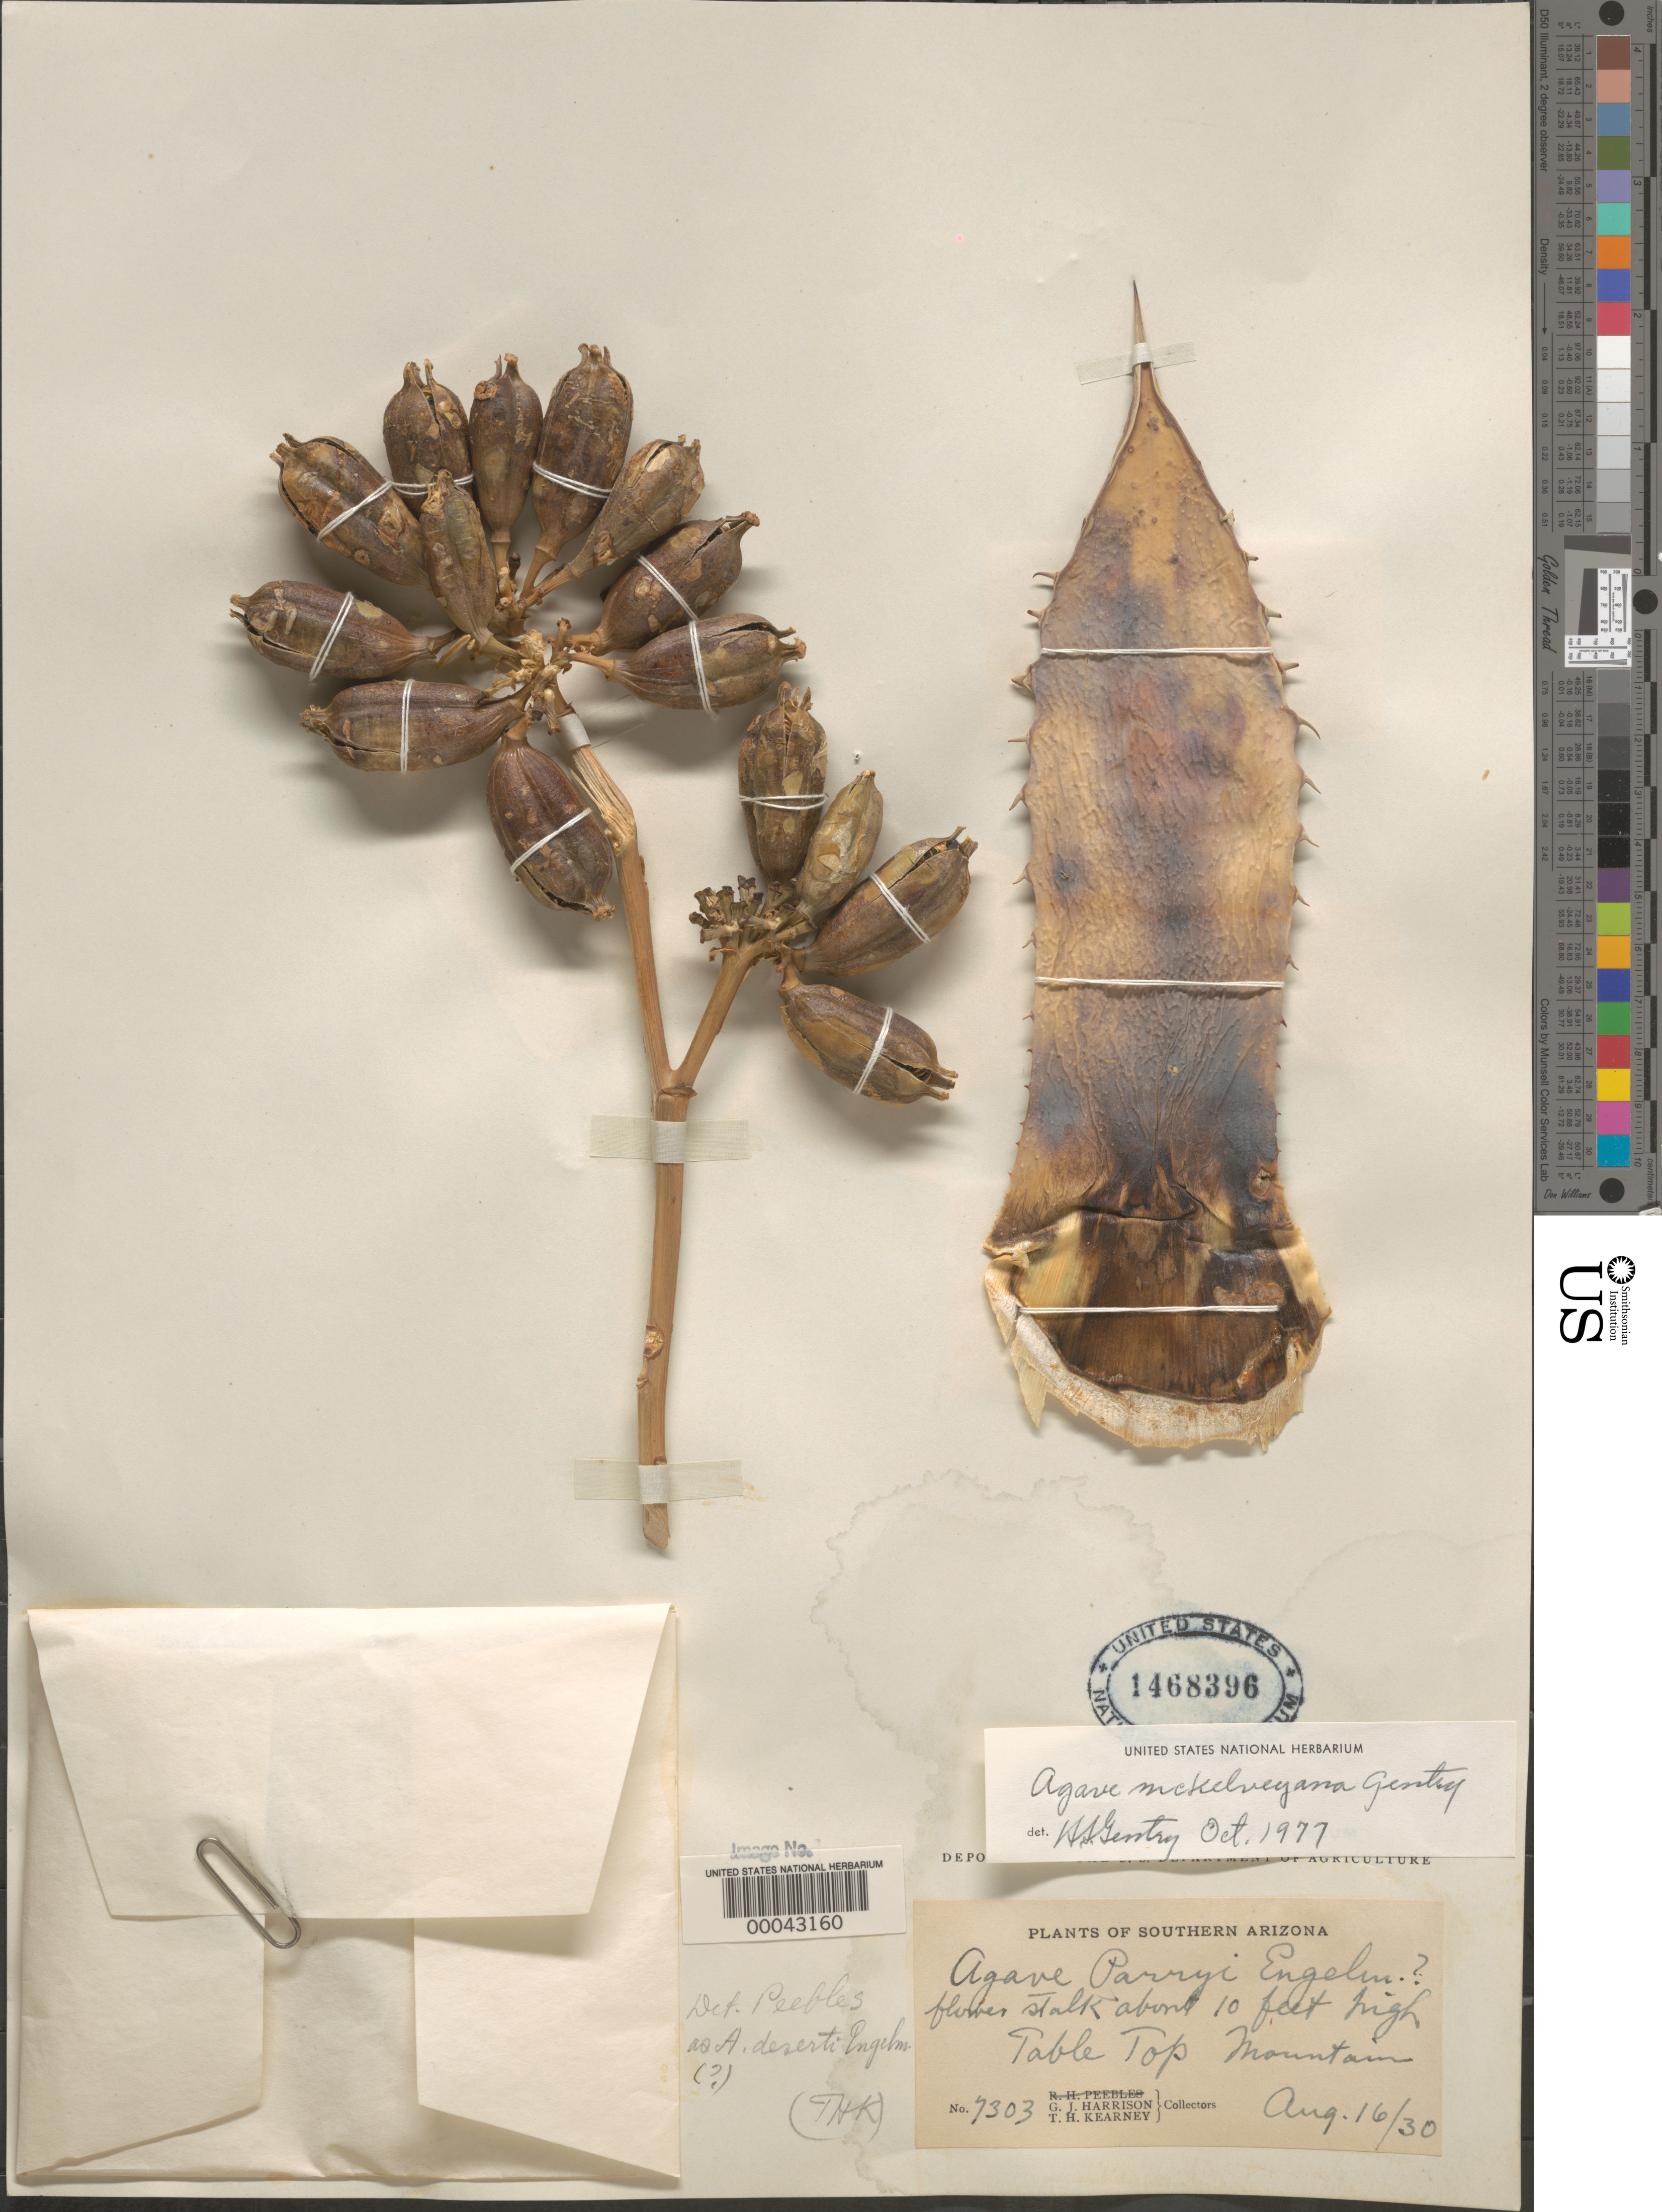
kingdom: Plantae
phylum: Tracheophyta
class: Liliopsida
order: Asparagales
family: Asparagaceae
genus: Agave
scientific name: Agave mckelveyana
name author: Gentry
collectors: G. J. Harrison & T. H. Kearney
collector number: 7303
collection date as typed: Transcribed d/m/y: 16/8/30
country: United States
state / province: Arizona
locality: Southern Arizona. Table Top Mountain.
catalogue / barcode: US 1468396